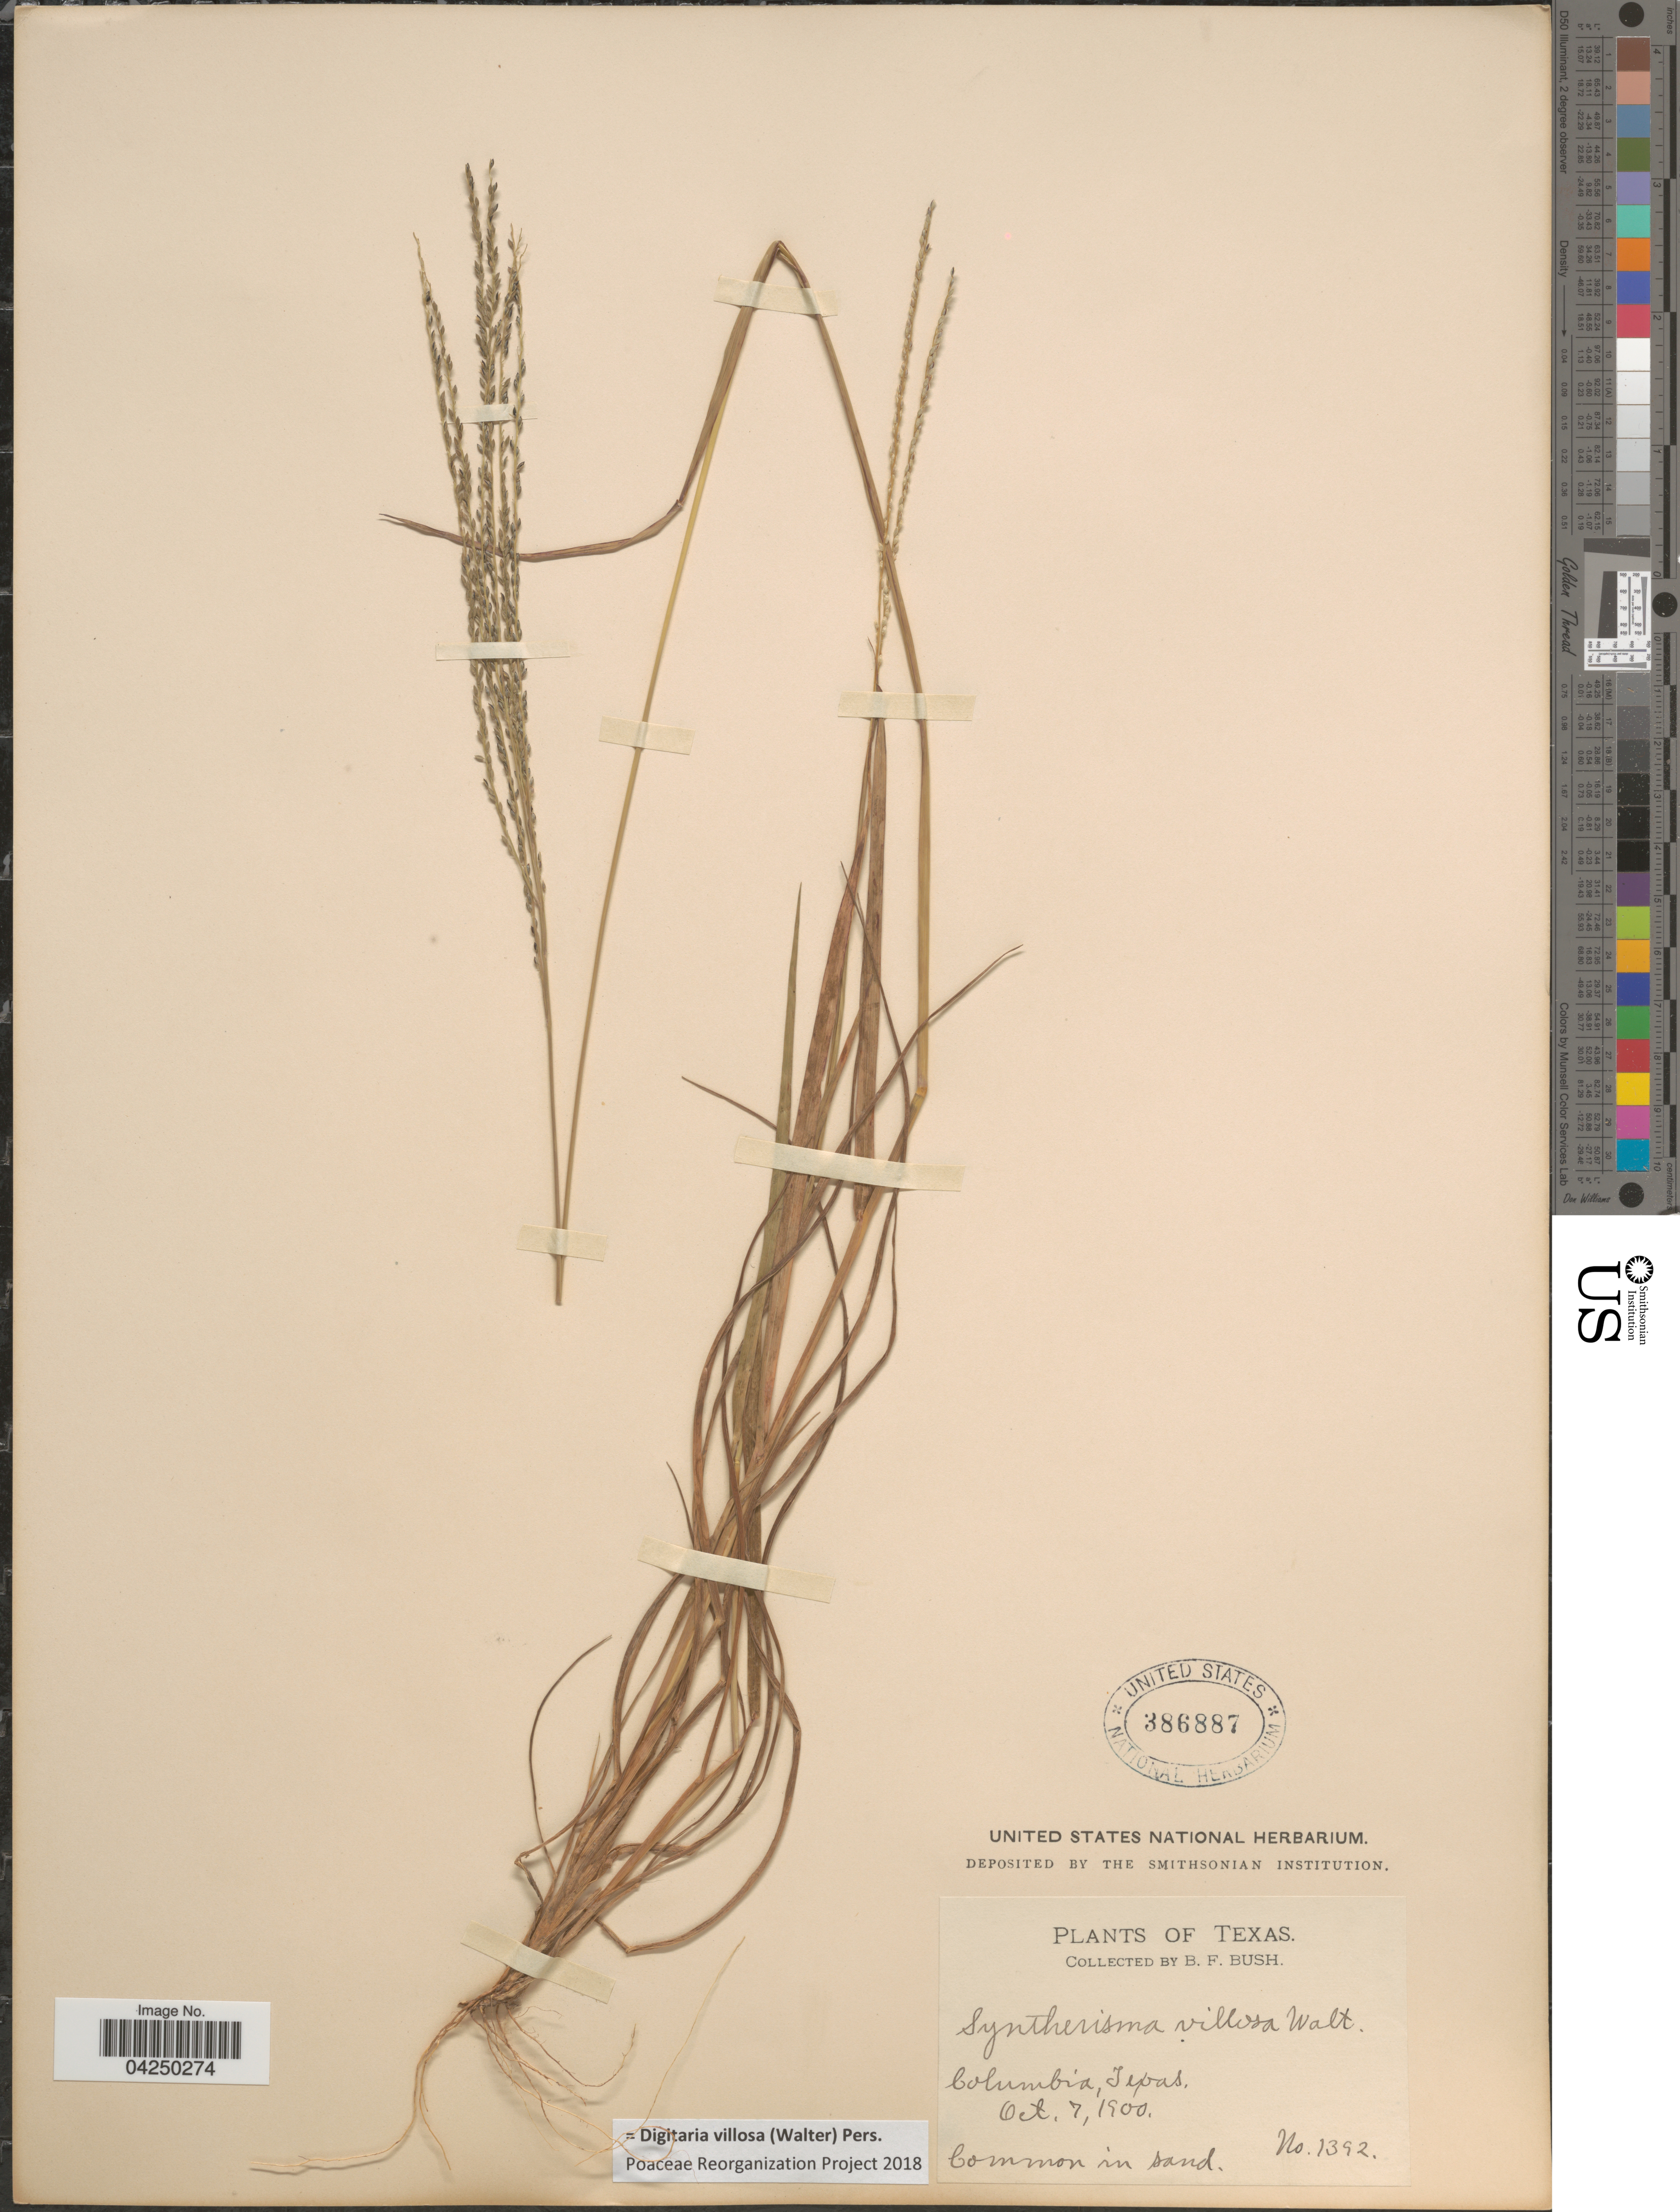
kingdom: Plantae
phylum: Tracheophyta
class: Liliopsida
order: Poales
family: Poaceae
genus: Digitaria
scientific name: Digitaria villosa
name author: (Walter) Pers.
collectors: B. F. Bush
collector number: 1392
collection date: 1900-10-07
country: United States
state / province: Texas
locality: Columbia. Common in sand.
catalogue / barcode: US 386887